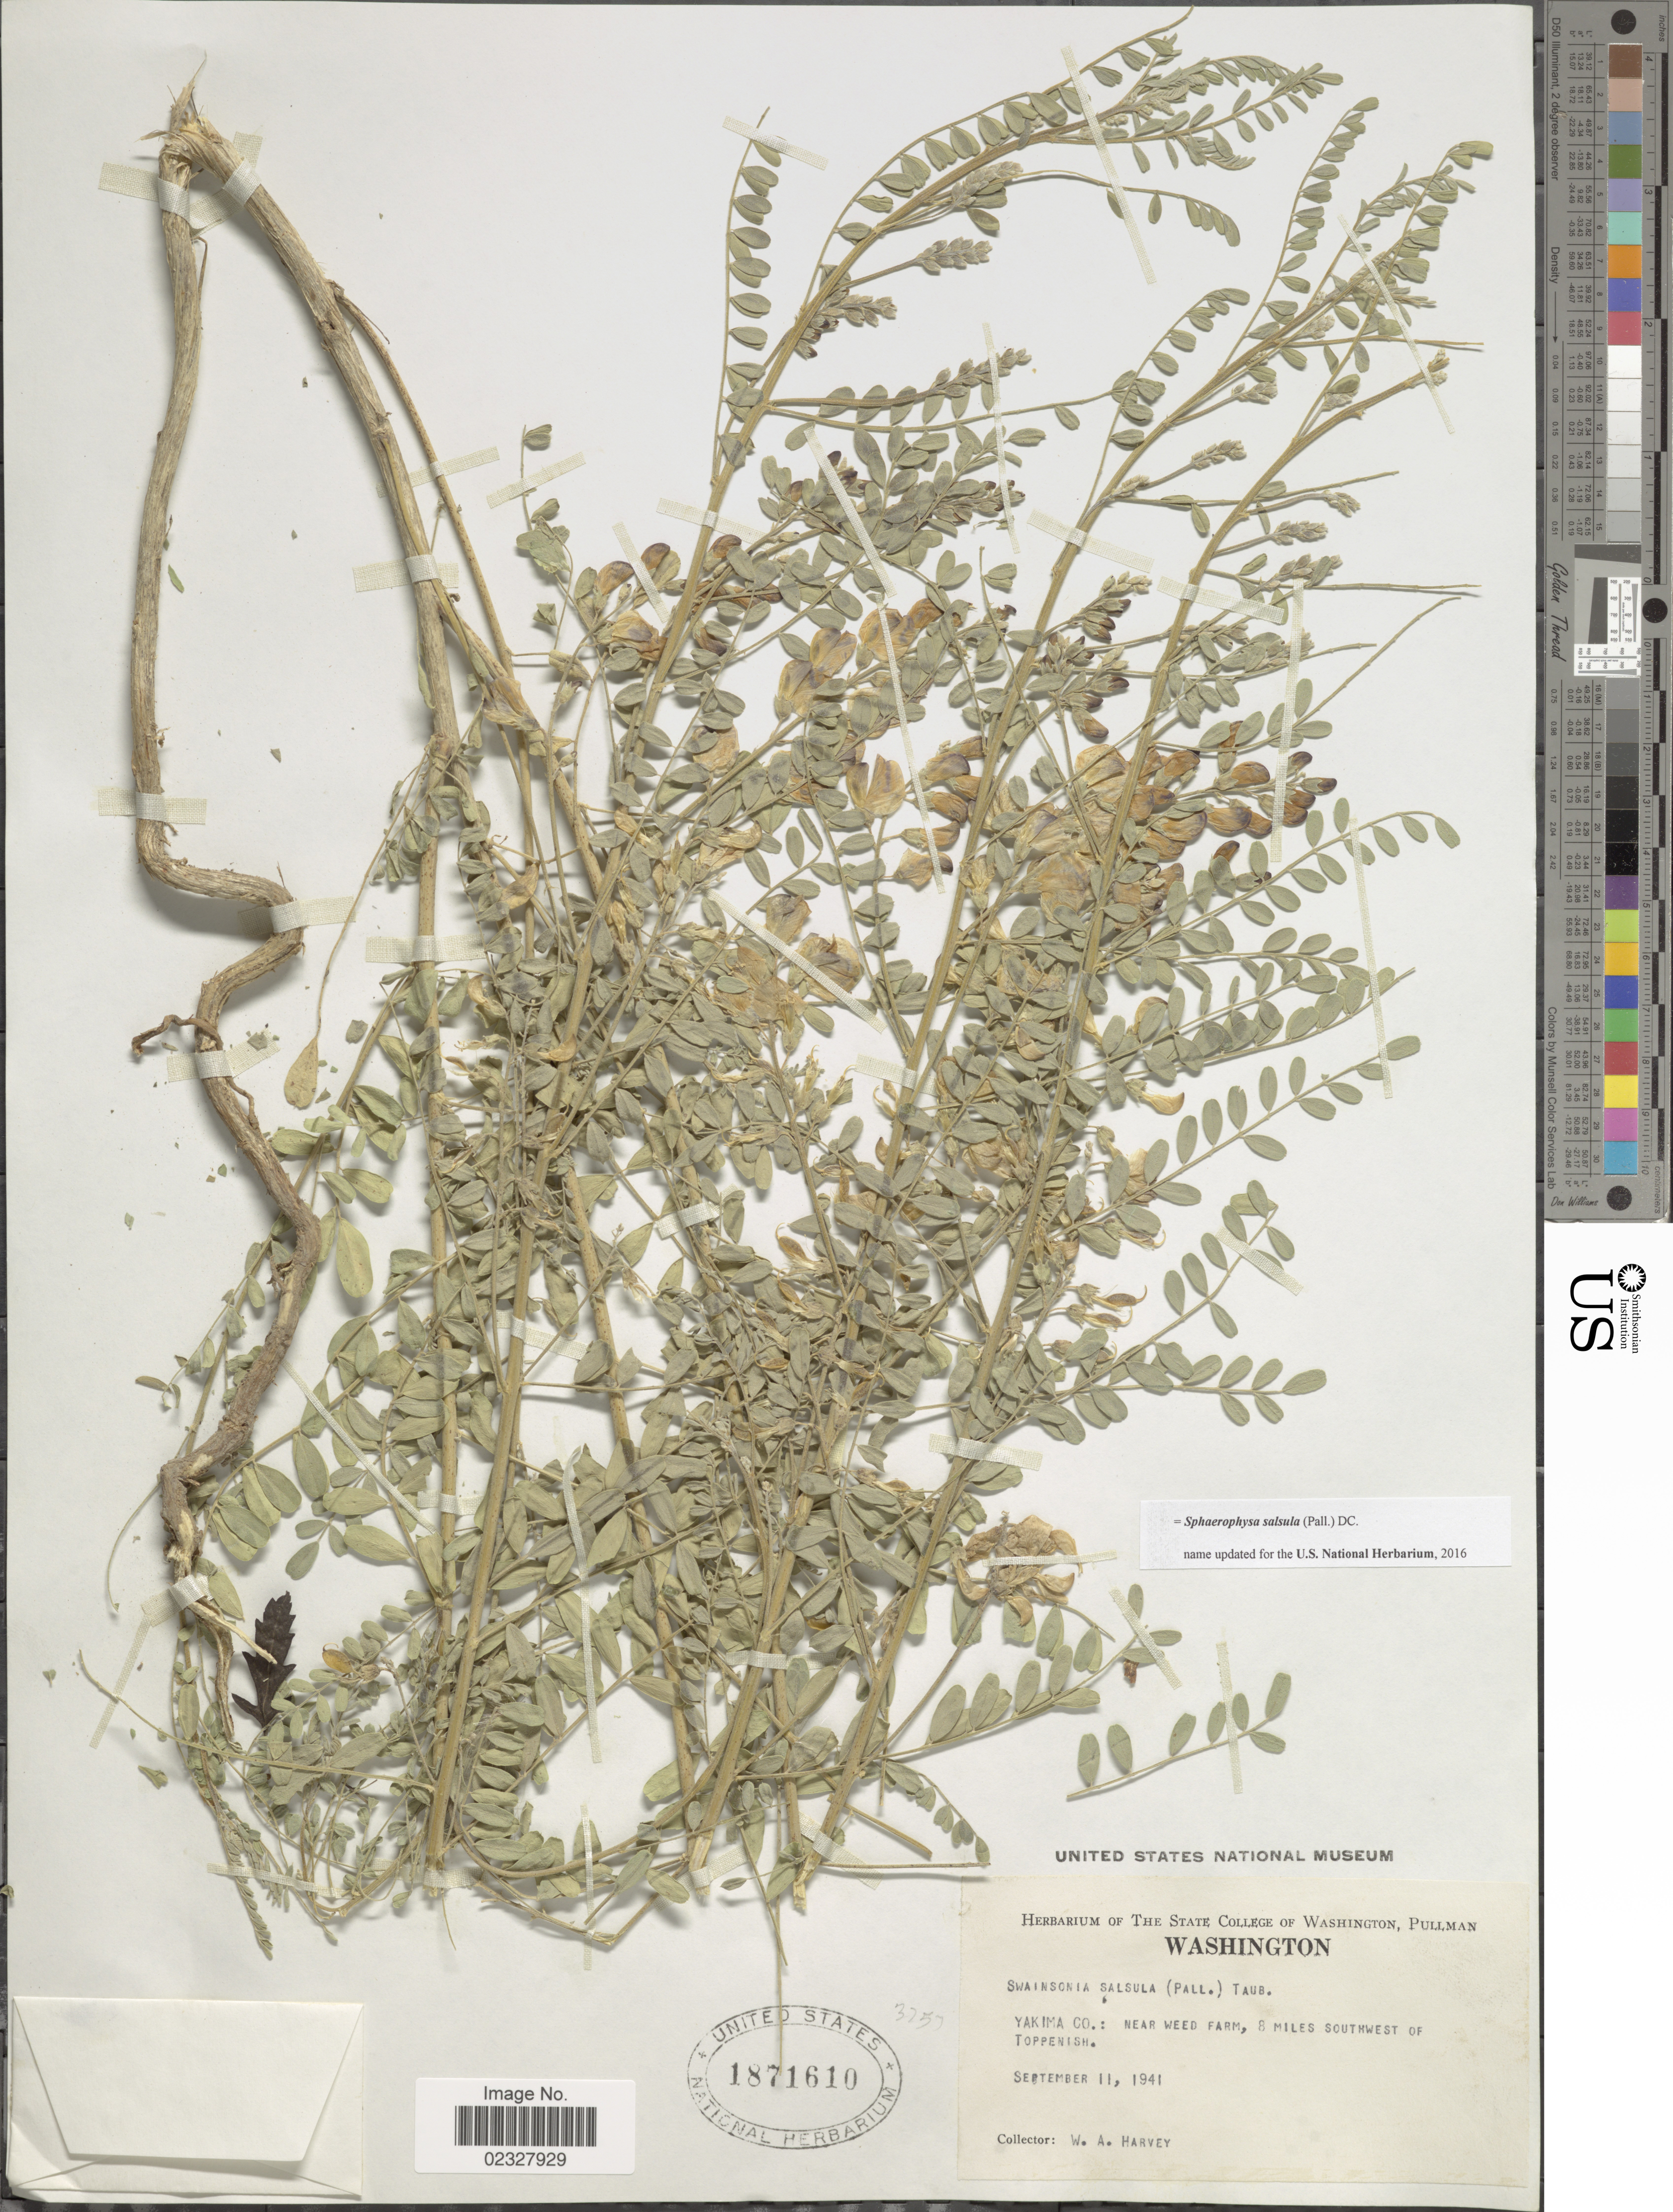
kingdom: Plantae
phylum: Tracheophyta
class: Magnoliopsida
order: Fabales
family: Fabaceae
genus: Sphaerophysa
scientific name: Sphaerophysa salsula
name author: (Pall.) DC.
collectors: W. Harvey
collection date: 1941-09-11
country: United States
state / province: Washington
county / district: Yakima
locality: Yakima Co.: near weed farm, 8 miles southwest of Toppenish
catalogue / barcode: US 1871610